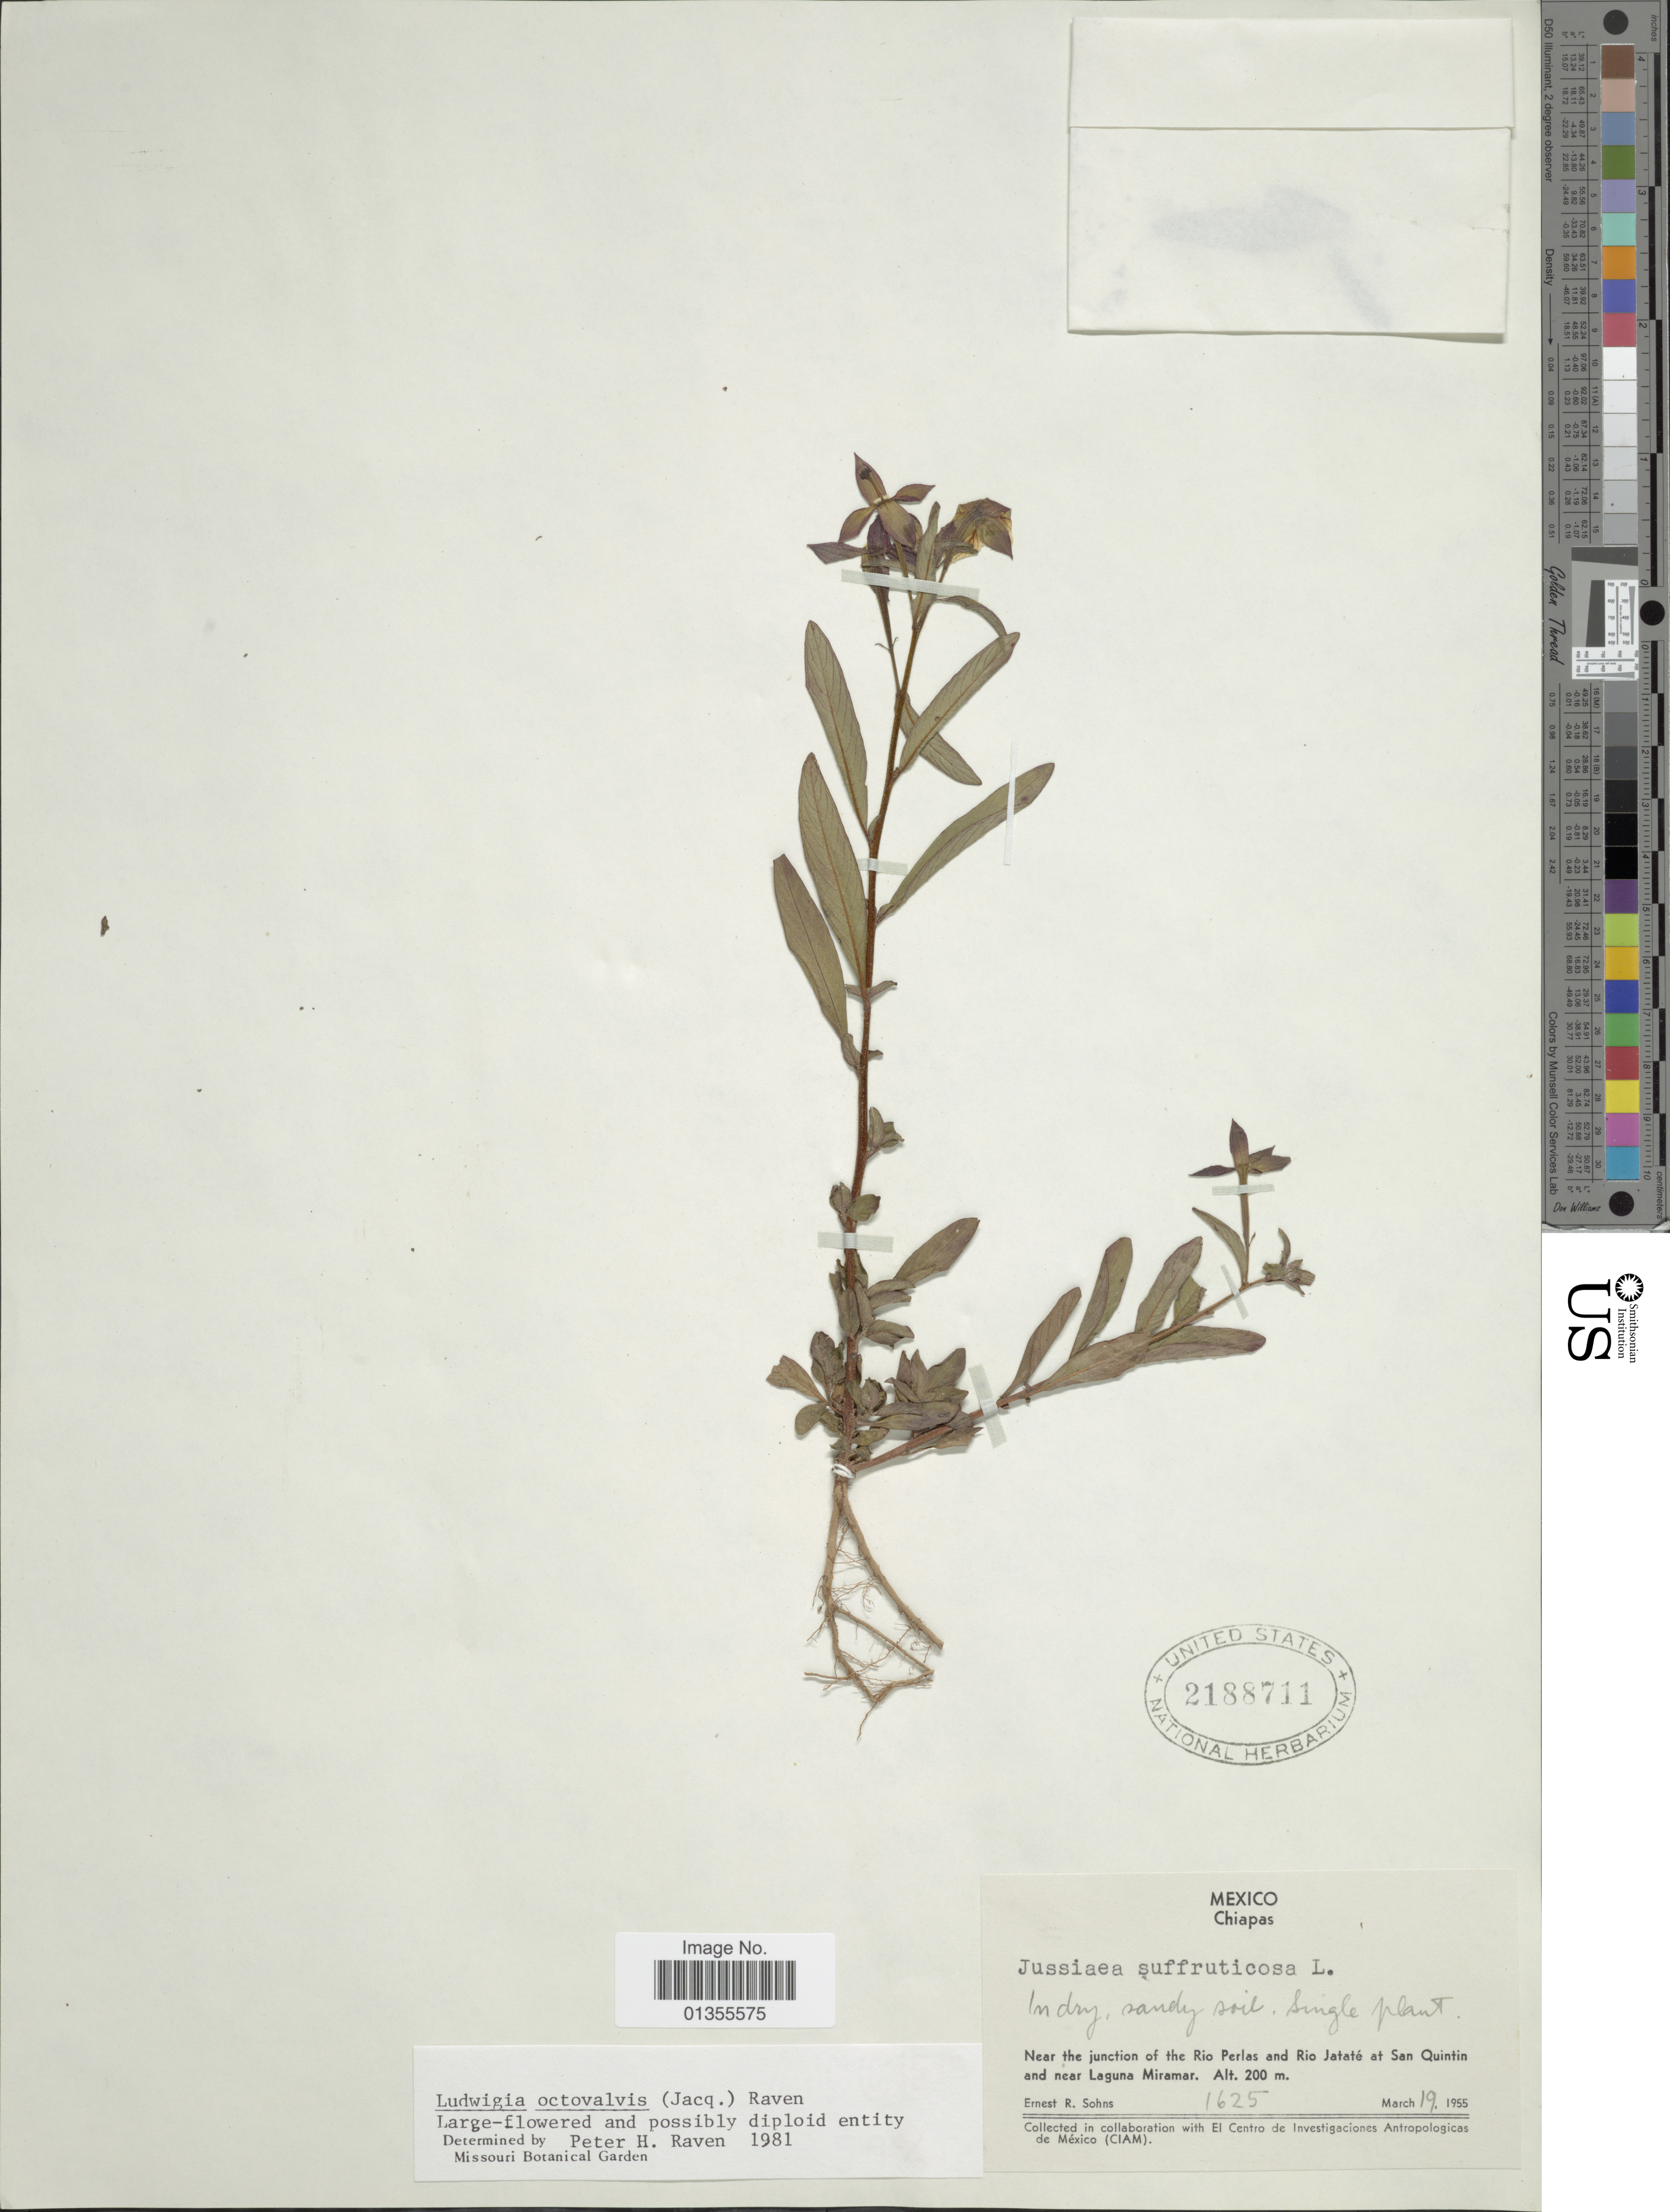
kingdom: Plantae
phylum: Tracheophyta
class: Magnoliopsida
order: Myrtales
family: Onagraceae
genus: Ludwigia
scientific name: Ludwigia octovalvis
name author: (Jacq.) P.H. Raven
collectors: E. R. Sohns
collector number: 1625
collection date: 1955-03-19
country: Mexico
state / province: Chiapas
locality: Near the junction of the Rio Perlas and Rio Jataté at San Quintin and near Laguna Miramar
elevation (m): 200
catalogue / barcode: US 2188711